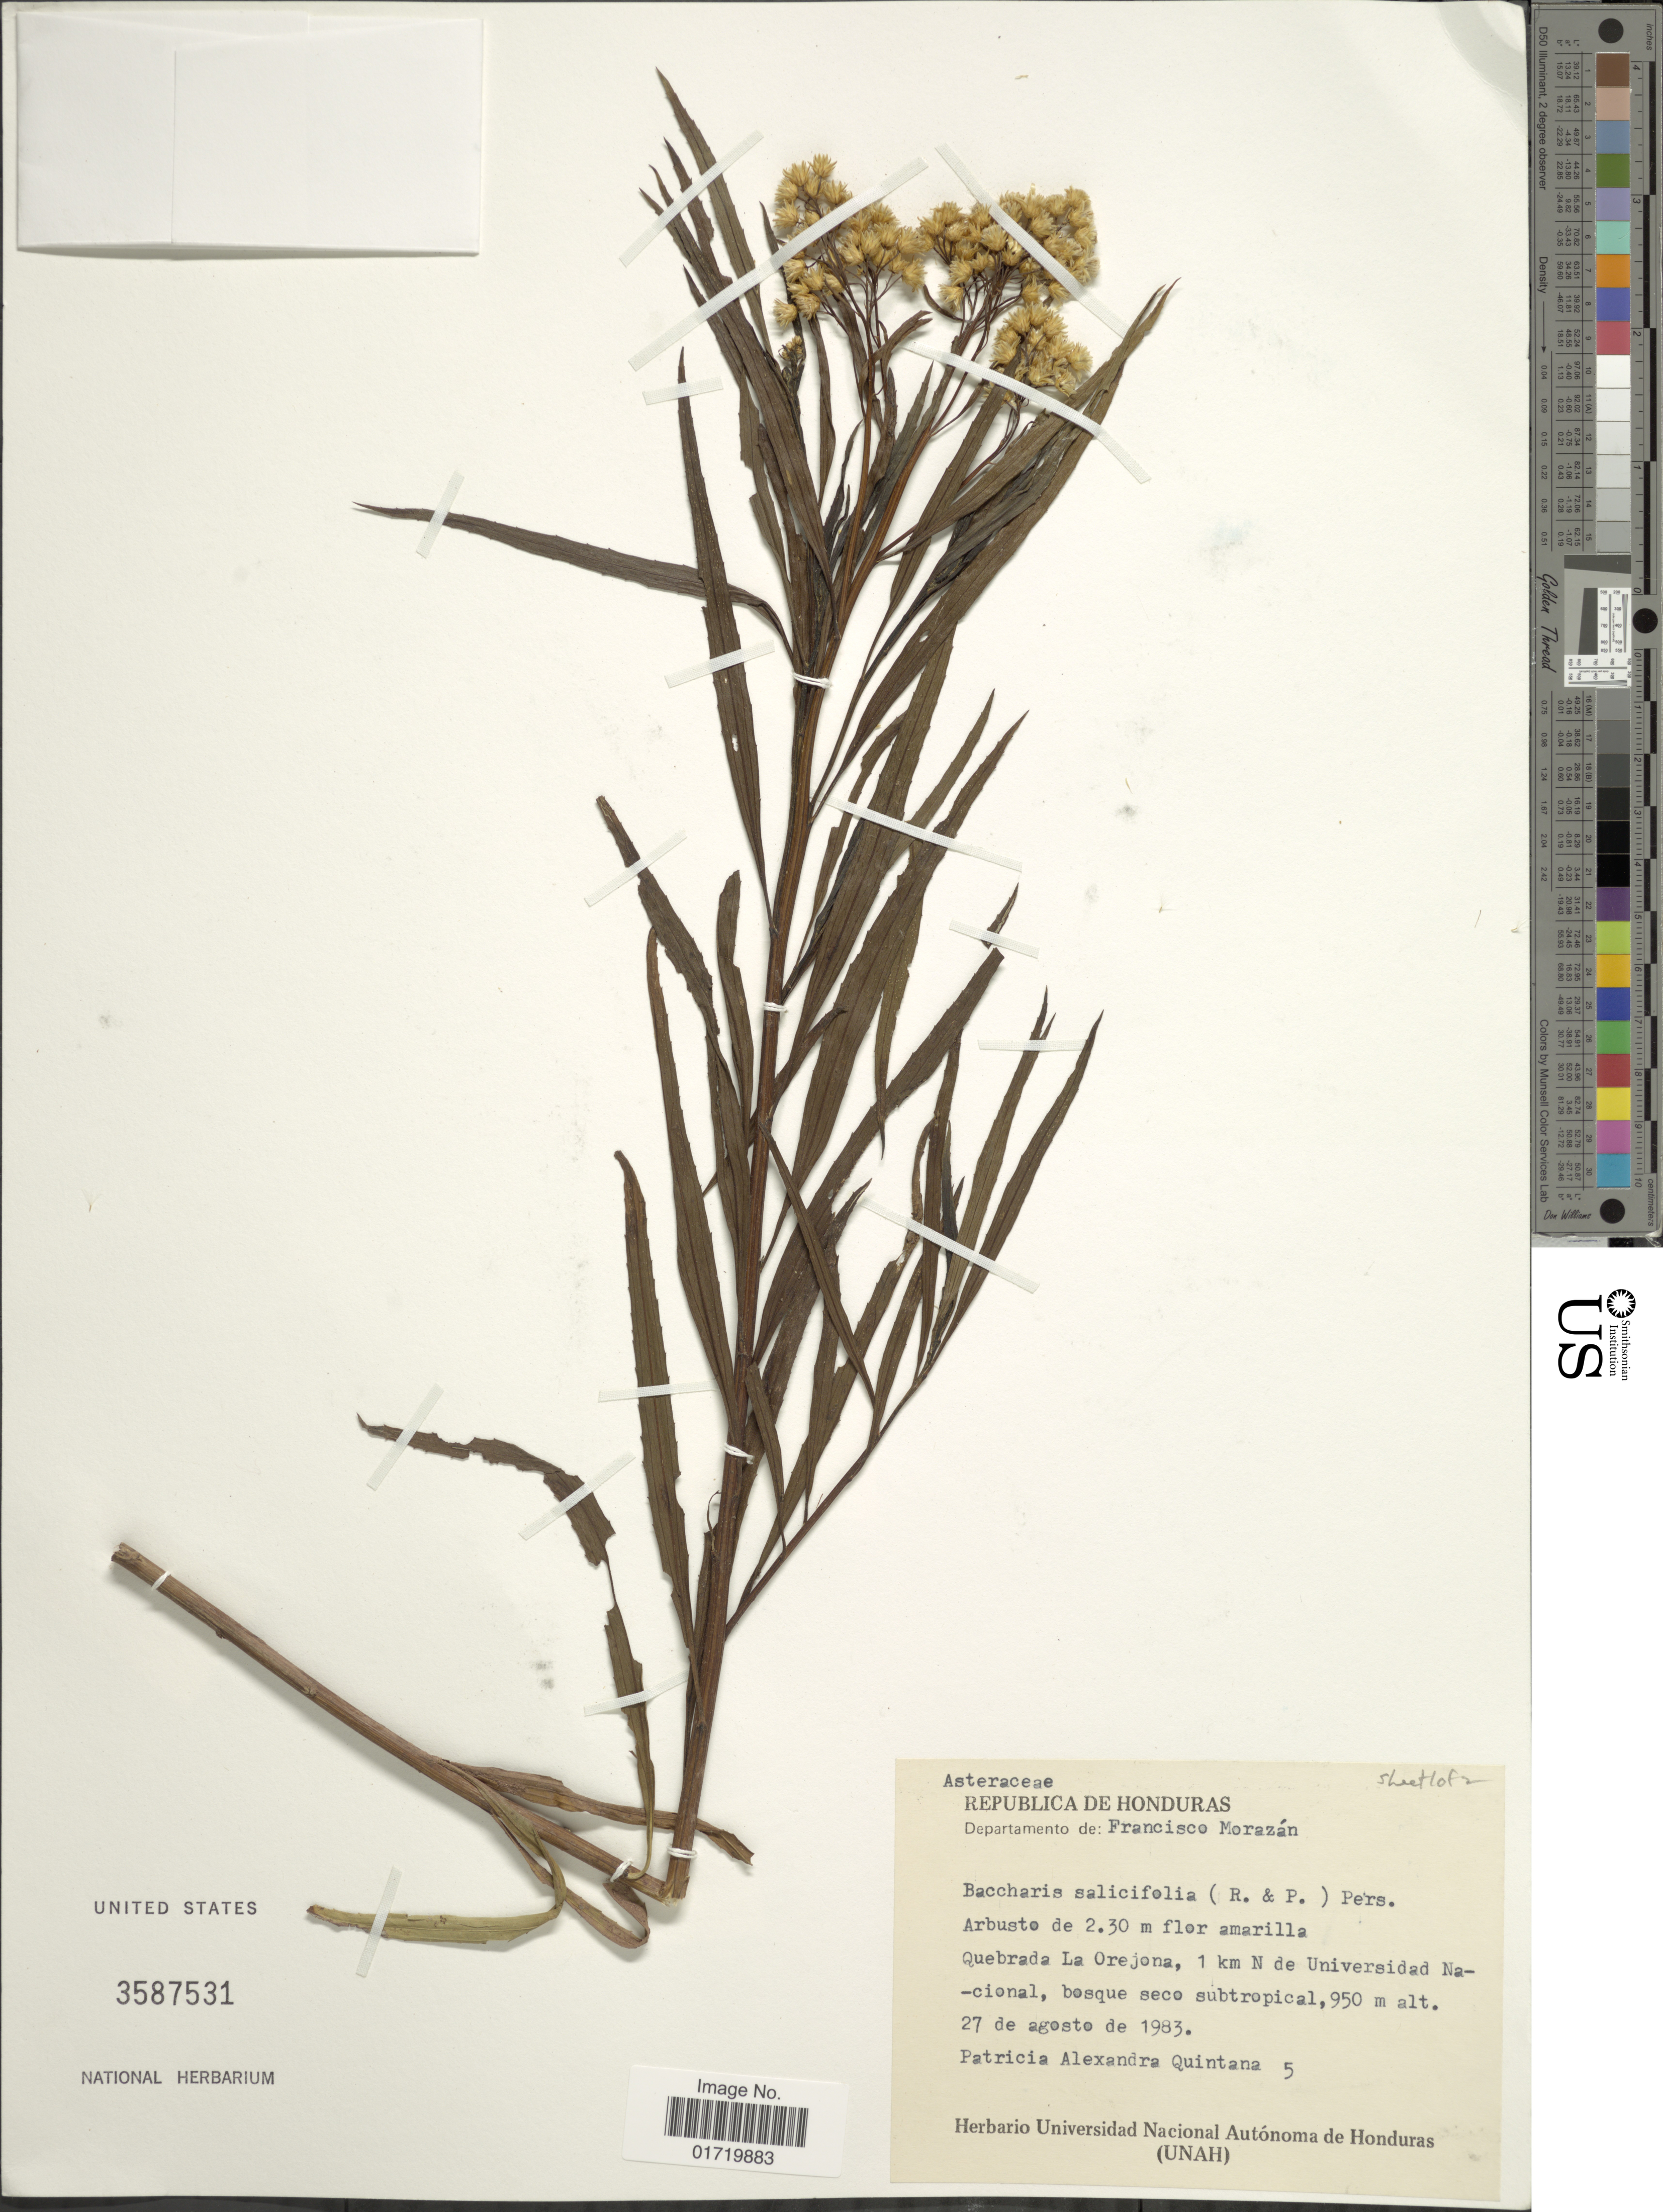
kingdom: Plantae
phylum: Tracheophyta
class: Magnoliopsida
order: Asterales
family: Asteraceae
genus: Baccharis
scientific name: Baccharis salicifolia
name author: (Ruiz & Pav.) Pers.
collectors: P. Quintana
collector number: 5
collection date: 1983-08-27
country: Honduras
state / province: Fco. Morazán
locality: Quebrada La Orejona, 1 km N de Universidad Nacional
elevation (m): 950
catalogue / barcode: US 3587531